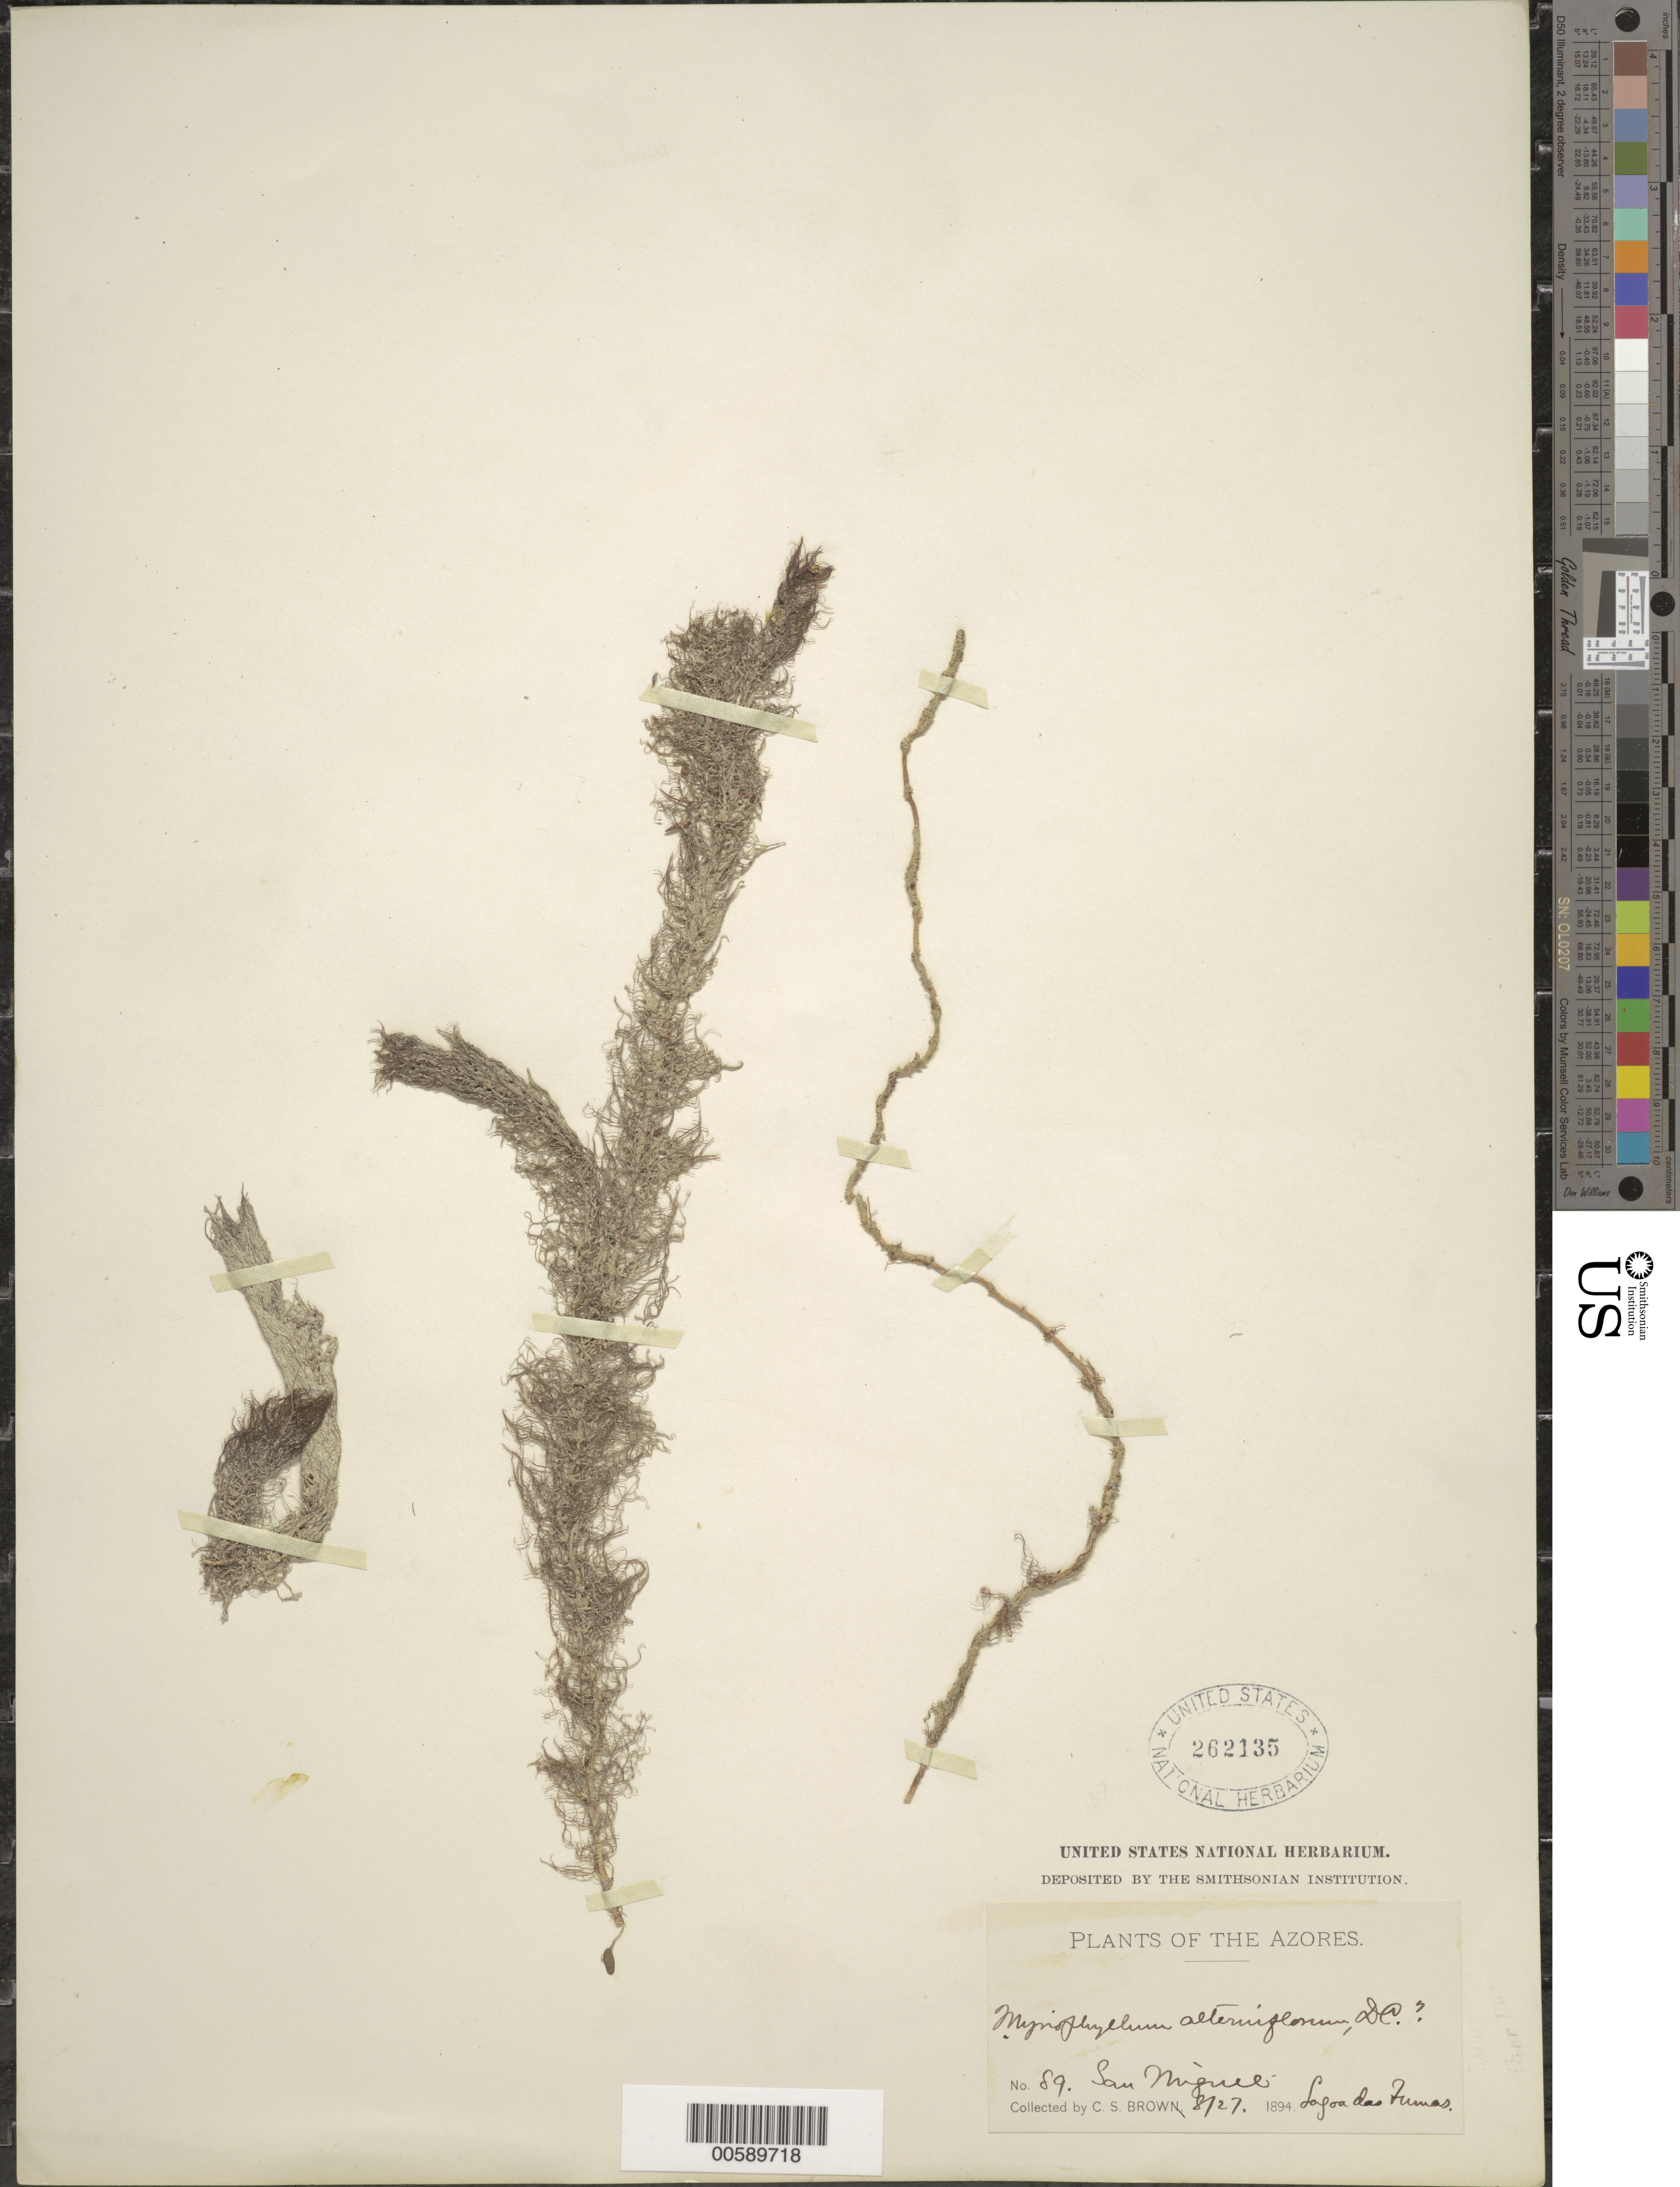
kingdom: Plantae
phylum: Tracheophyta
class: Magnoliopsida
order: Saxifragales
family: Haloragaceae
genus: Myriophyllum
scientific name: Myriophyllum alterniflorum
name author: DC.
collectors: C. S. Brown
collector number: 89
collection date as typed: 27 Aug 1894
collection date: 1894-08-27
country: Portugal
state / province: Azores (Aut. Reg.)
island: São Miguel Island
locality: San Miguel, Lagoa das Fumas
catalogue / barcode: US 262135